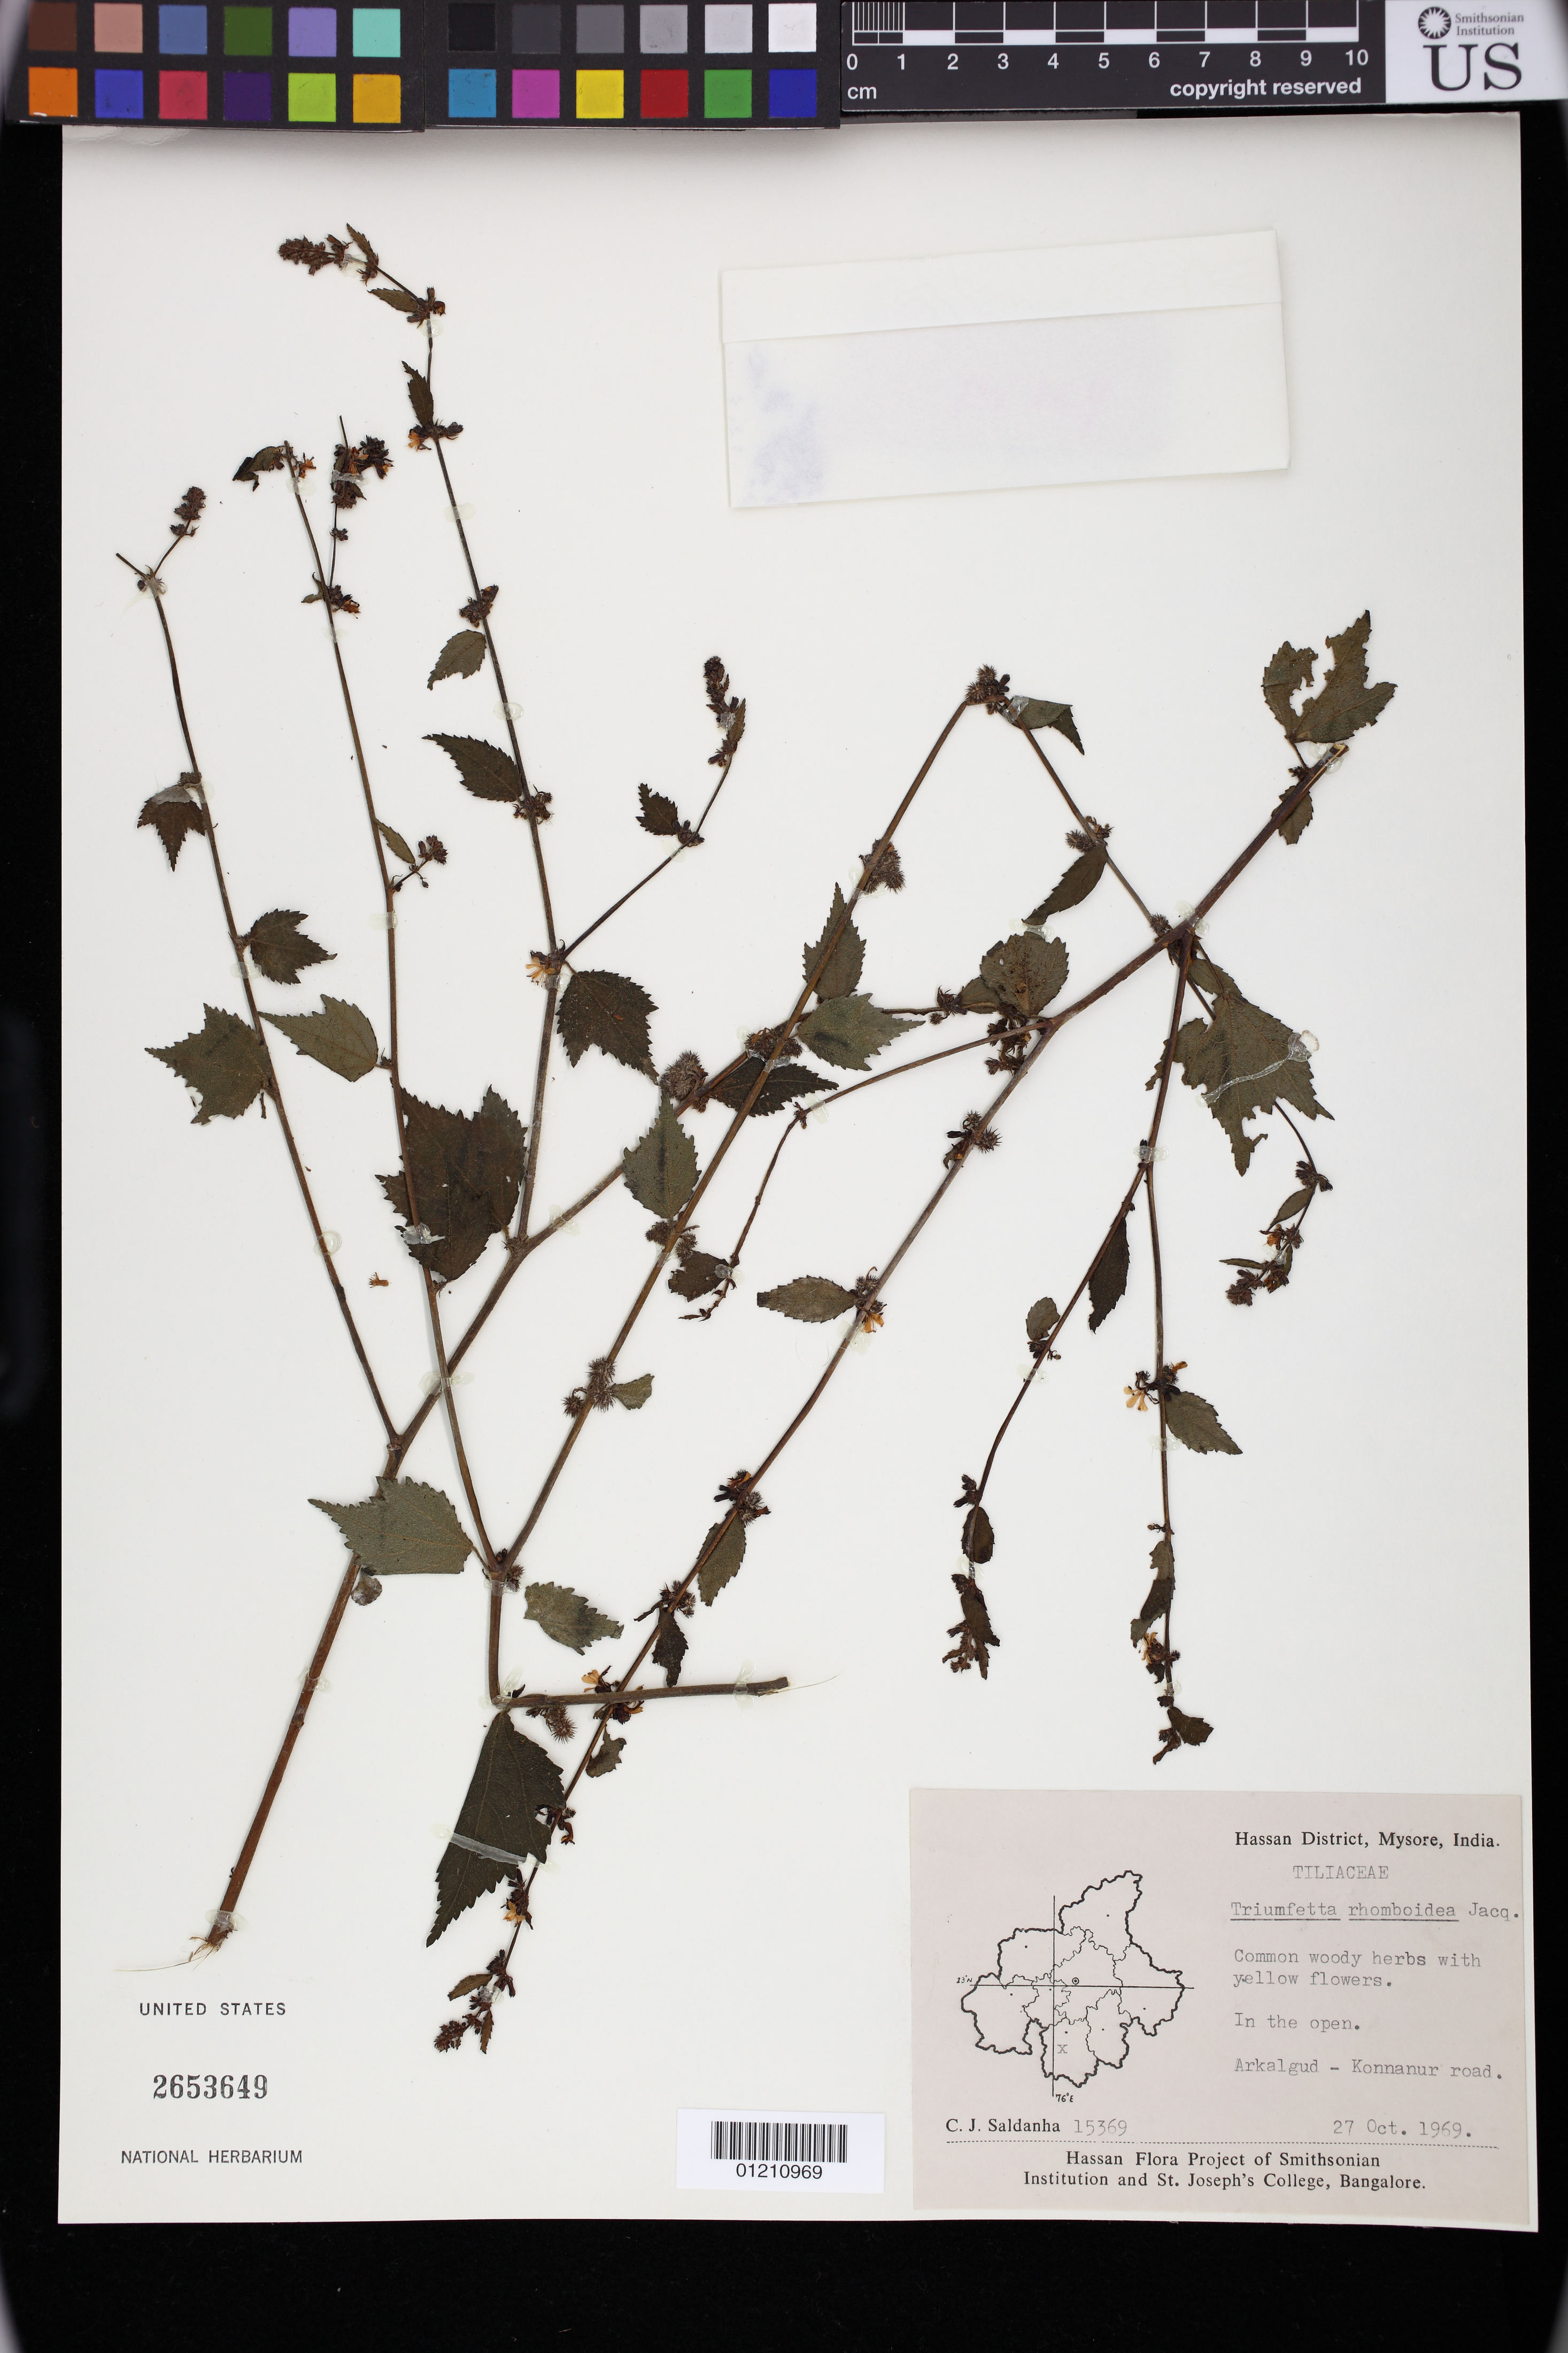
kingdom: Plantae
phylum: Tracheophyta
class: Magnoliopsida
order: Malvales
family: Malvaceae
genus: Triumfetta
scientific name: Triumfetta rhomboidea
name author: Jacq.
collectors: C. J. Saldanha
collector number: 15369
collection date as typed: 27 Oct 1969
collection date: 1969-10-27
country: India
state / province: Karnataka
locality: Hassan District, Mysore. Arkalgud - Kannanur road.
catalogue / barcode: US 2653649